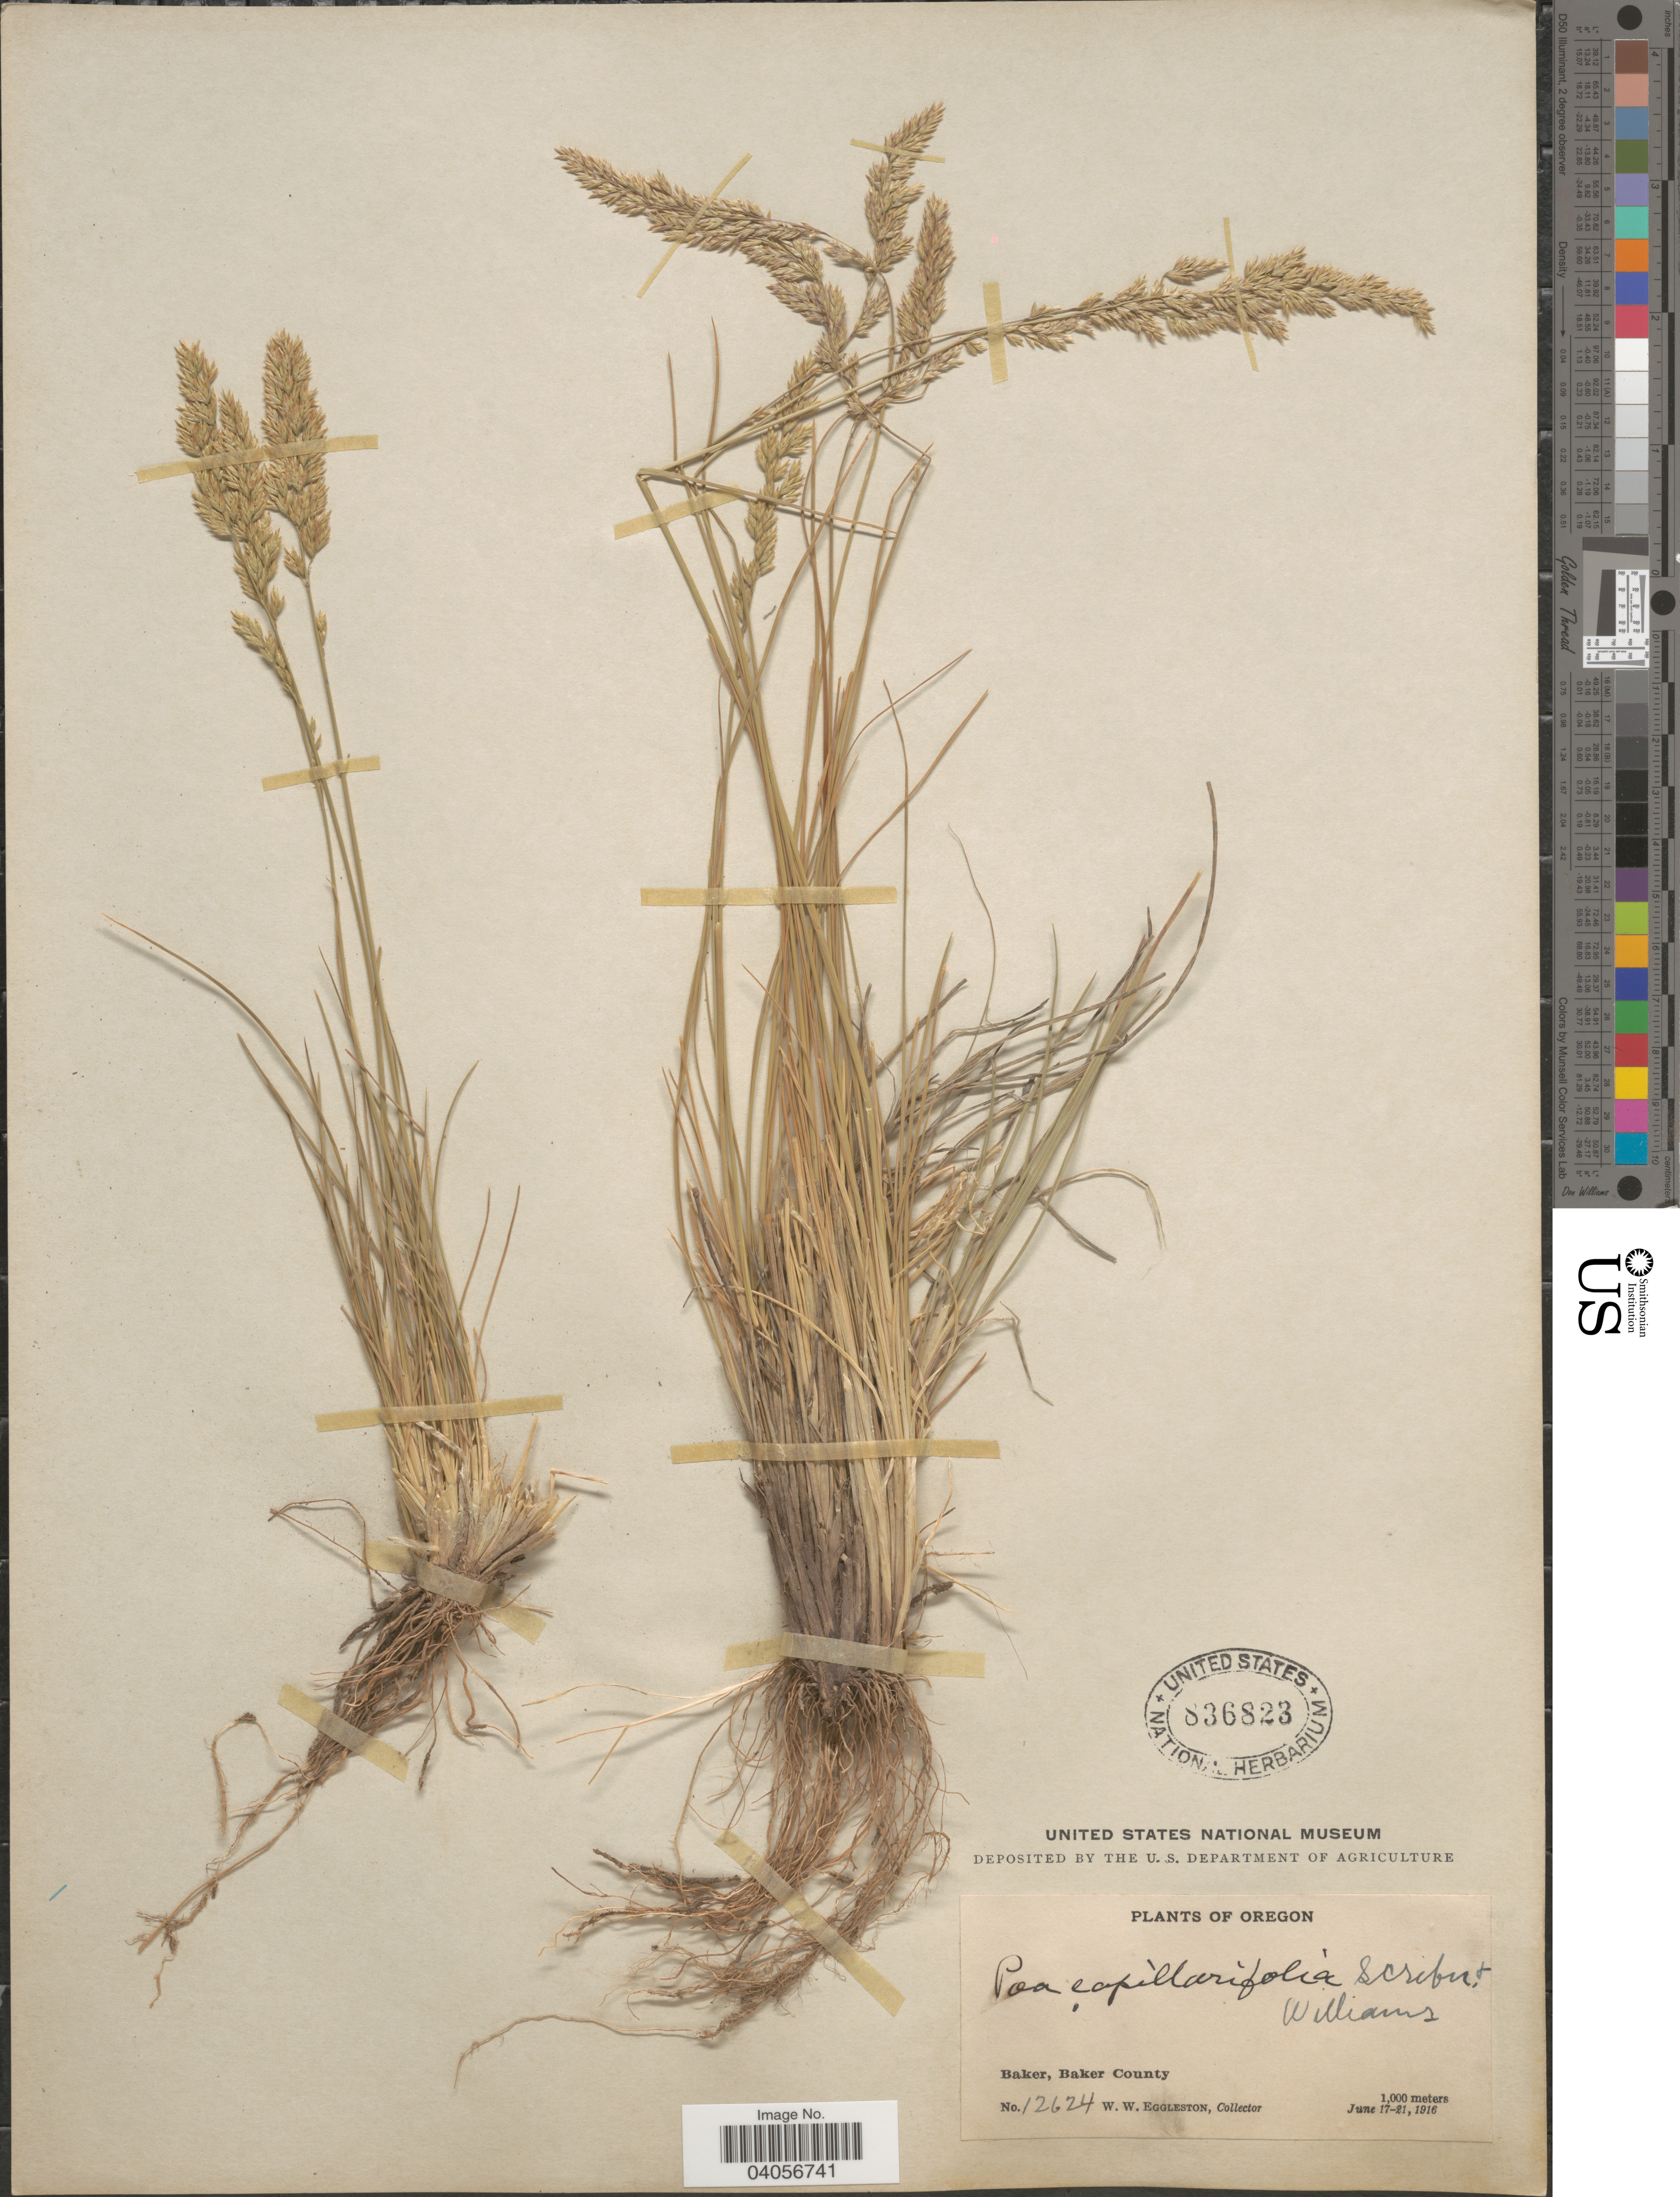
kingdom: Plantae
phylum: Tracheophyta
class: Liliopsida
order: Poales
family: Poaceae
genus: Poa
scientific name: Poa cusickii subsp. cusickii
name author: Vasey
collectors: W. W. Eggleston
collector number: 12624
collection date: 1916-06-17/1916-06-21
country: United States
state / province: Oregon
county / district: Baker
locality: Baker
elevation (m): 1000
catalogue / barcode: US 836823